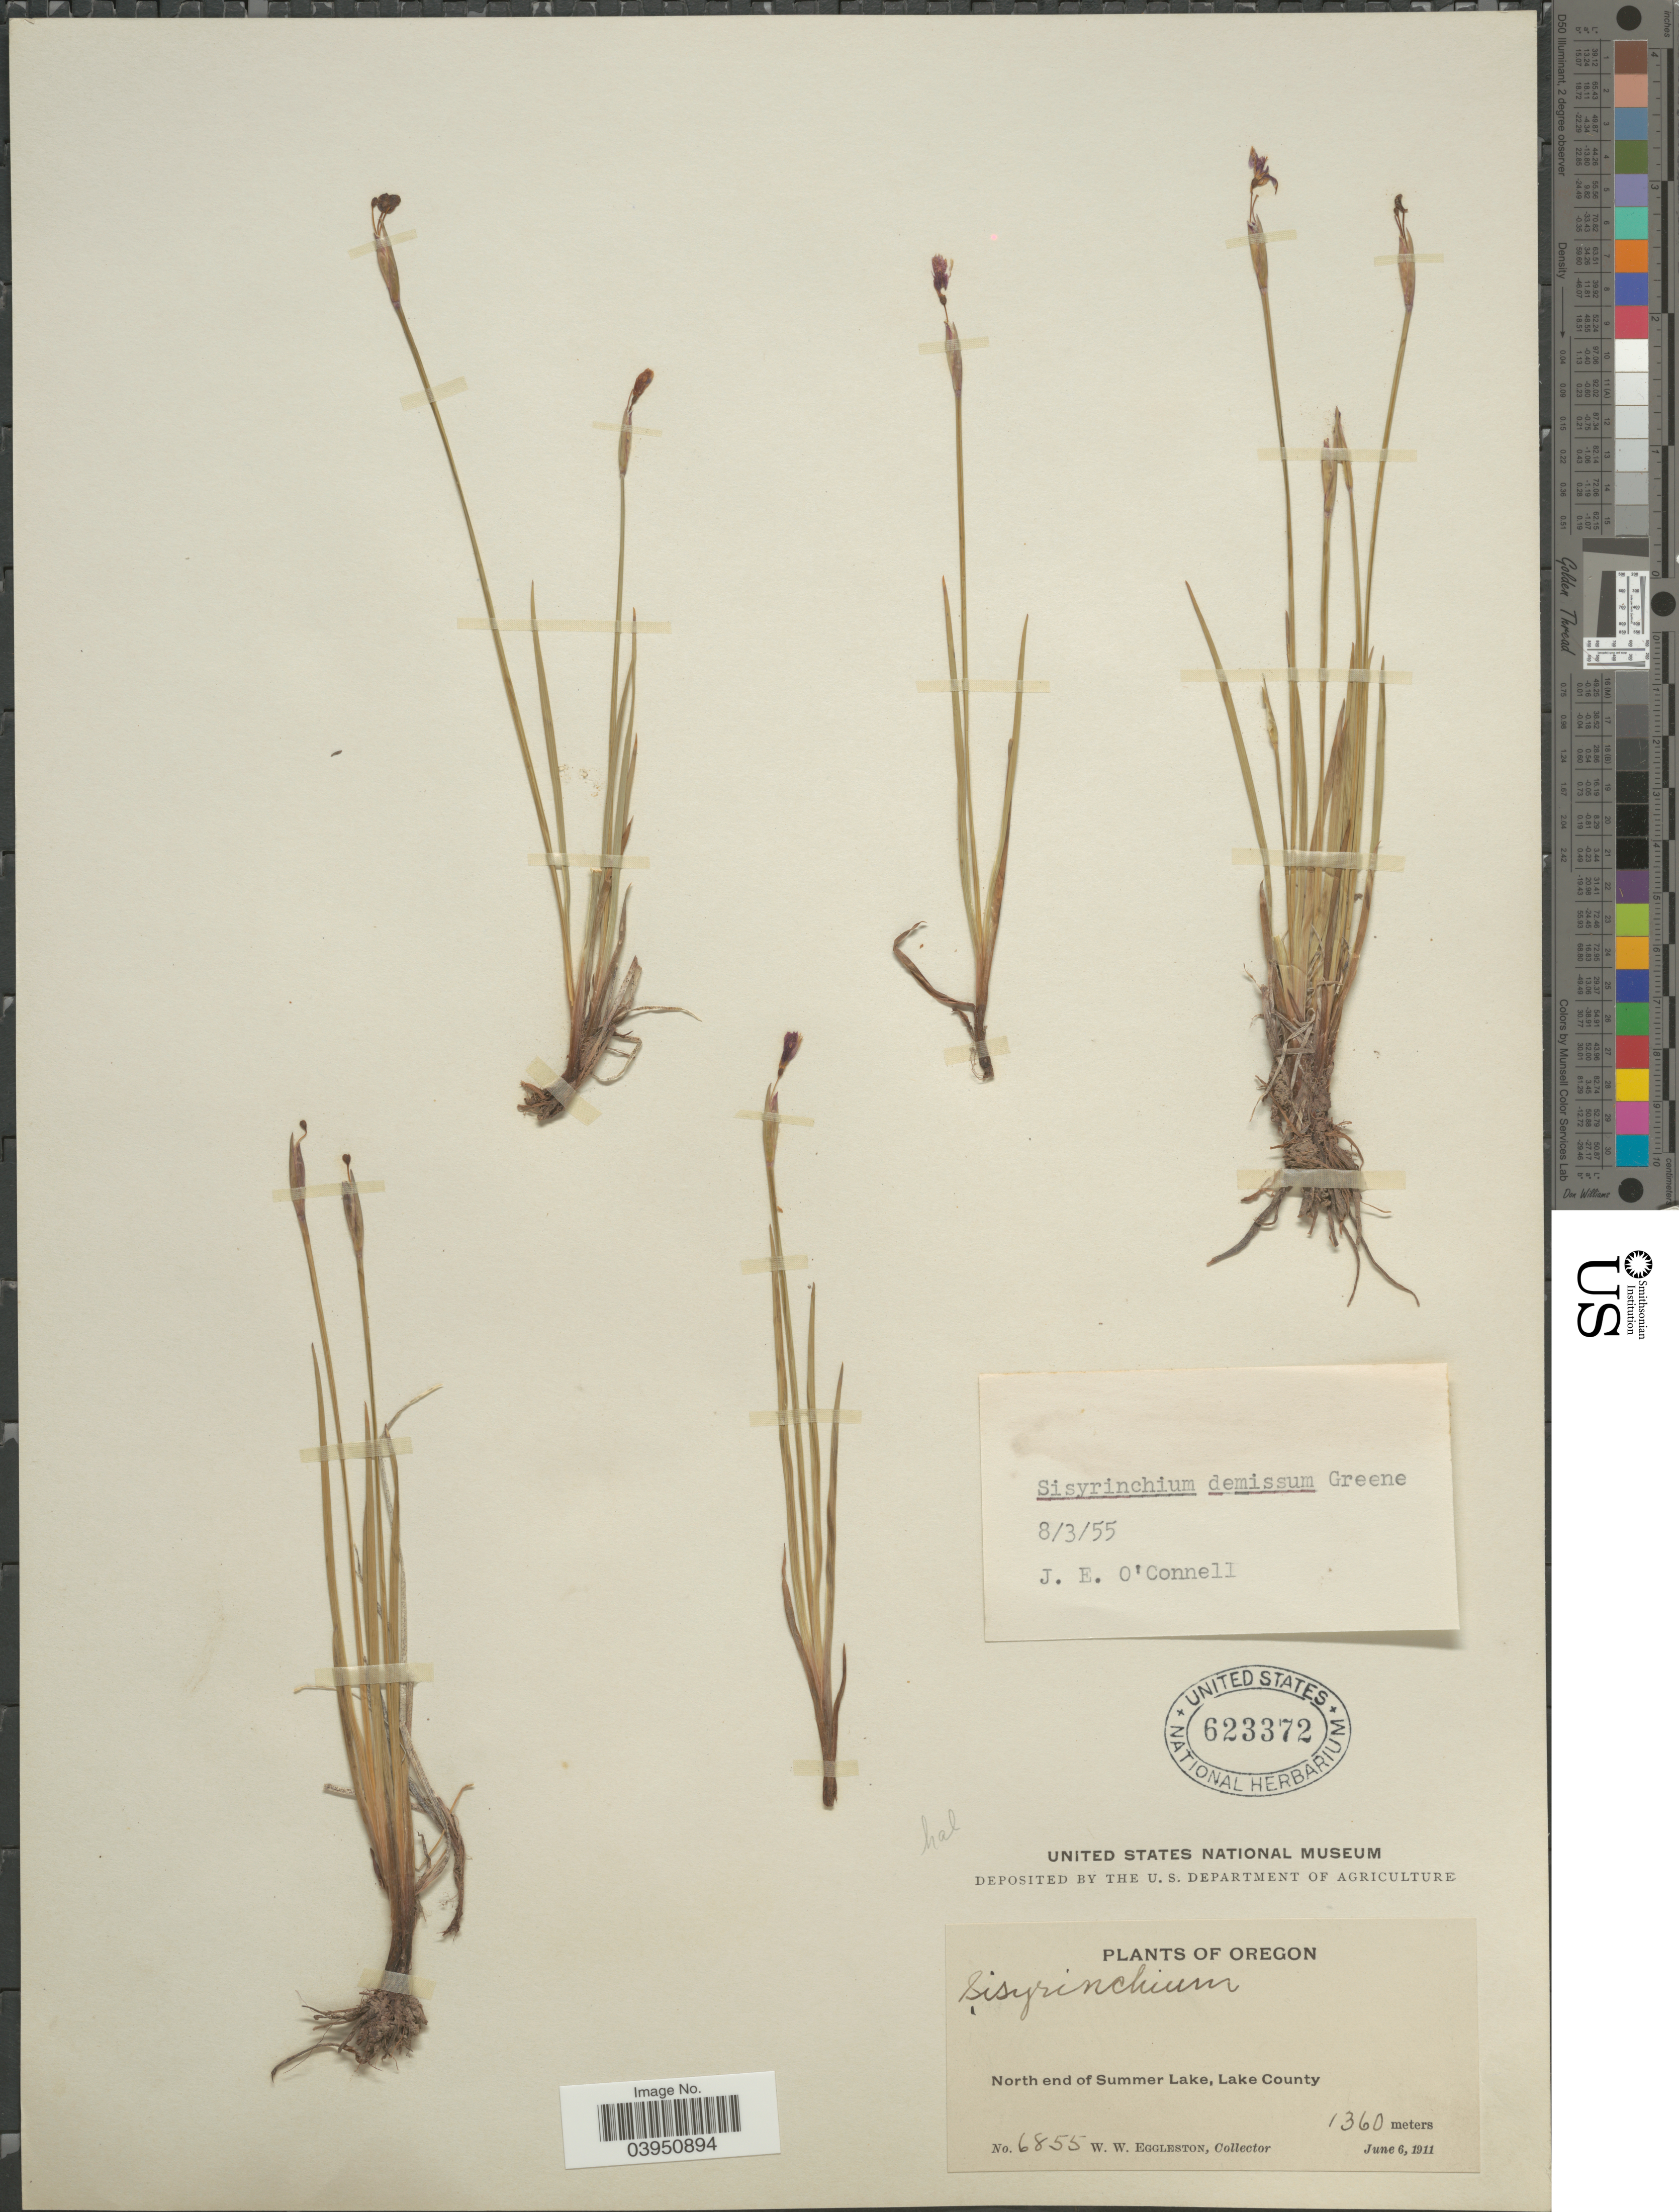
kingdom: Plantae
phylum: Tracheophyta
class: Liliopsida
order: Asparagales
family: Iridaceae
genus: Sisyrinchium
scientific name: Sisyrinchium demissum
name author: Greene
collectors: W. W. Eggleston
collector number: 6855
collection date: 1911-06-06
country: United States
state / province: Oregon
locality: North end of Summer Lake, Lake County.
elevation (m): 1360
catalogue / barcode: US 623372